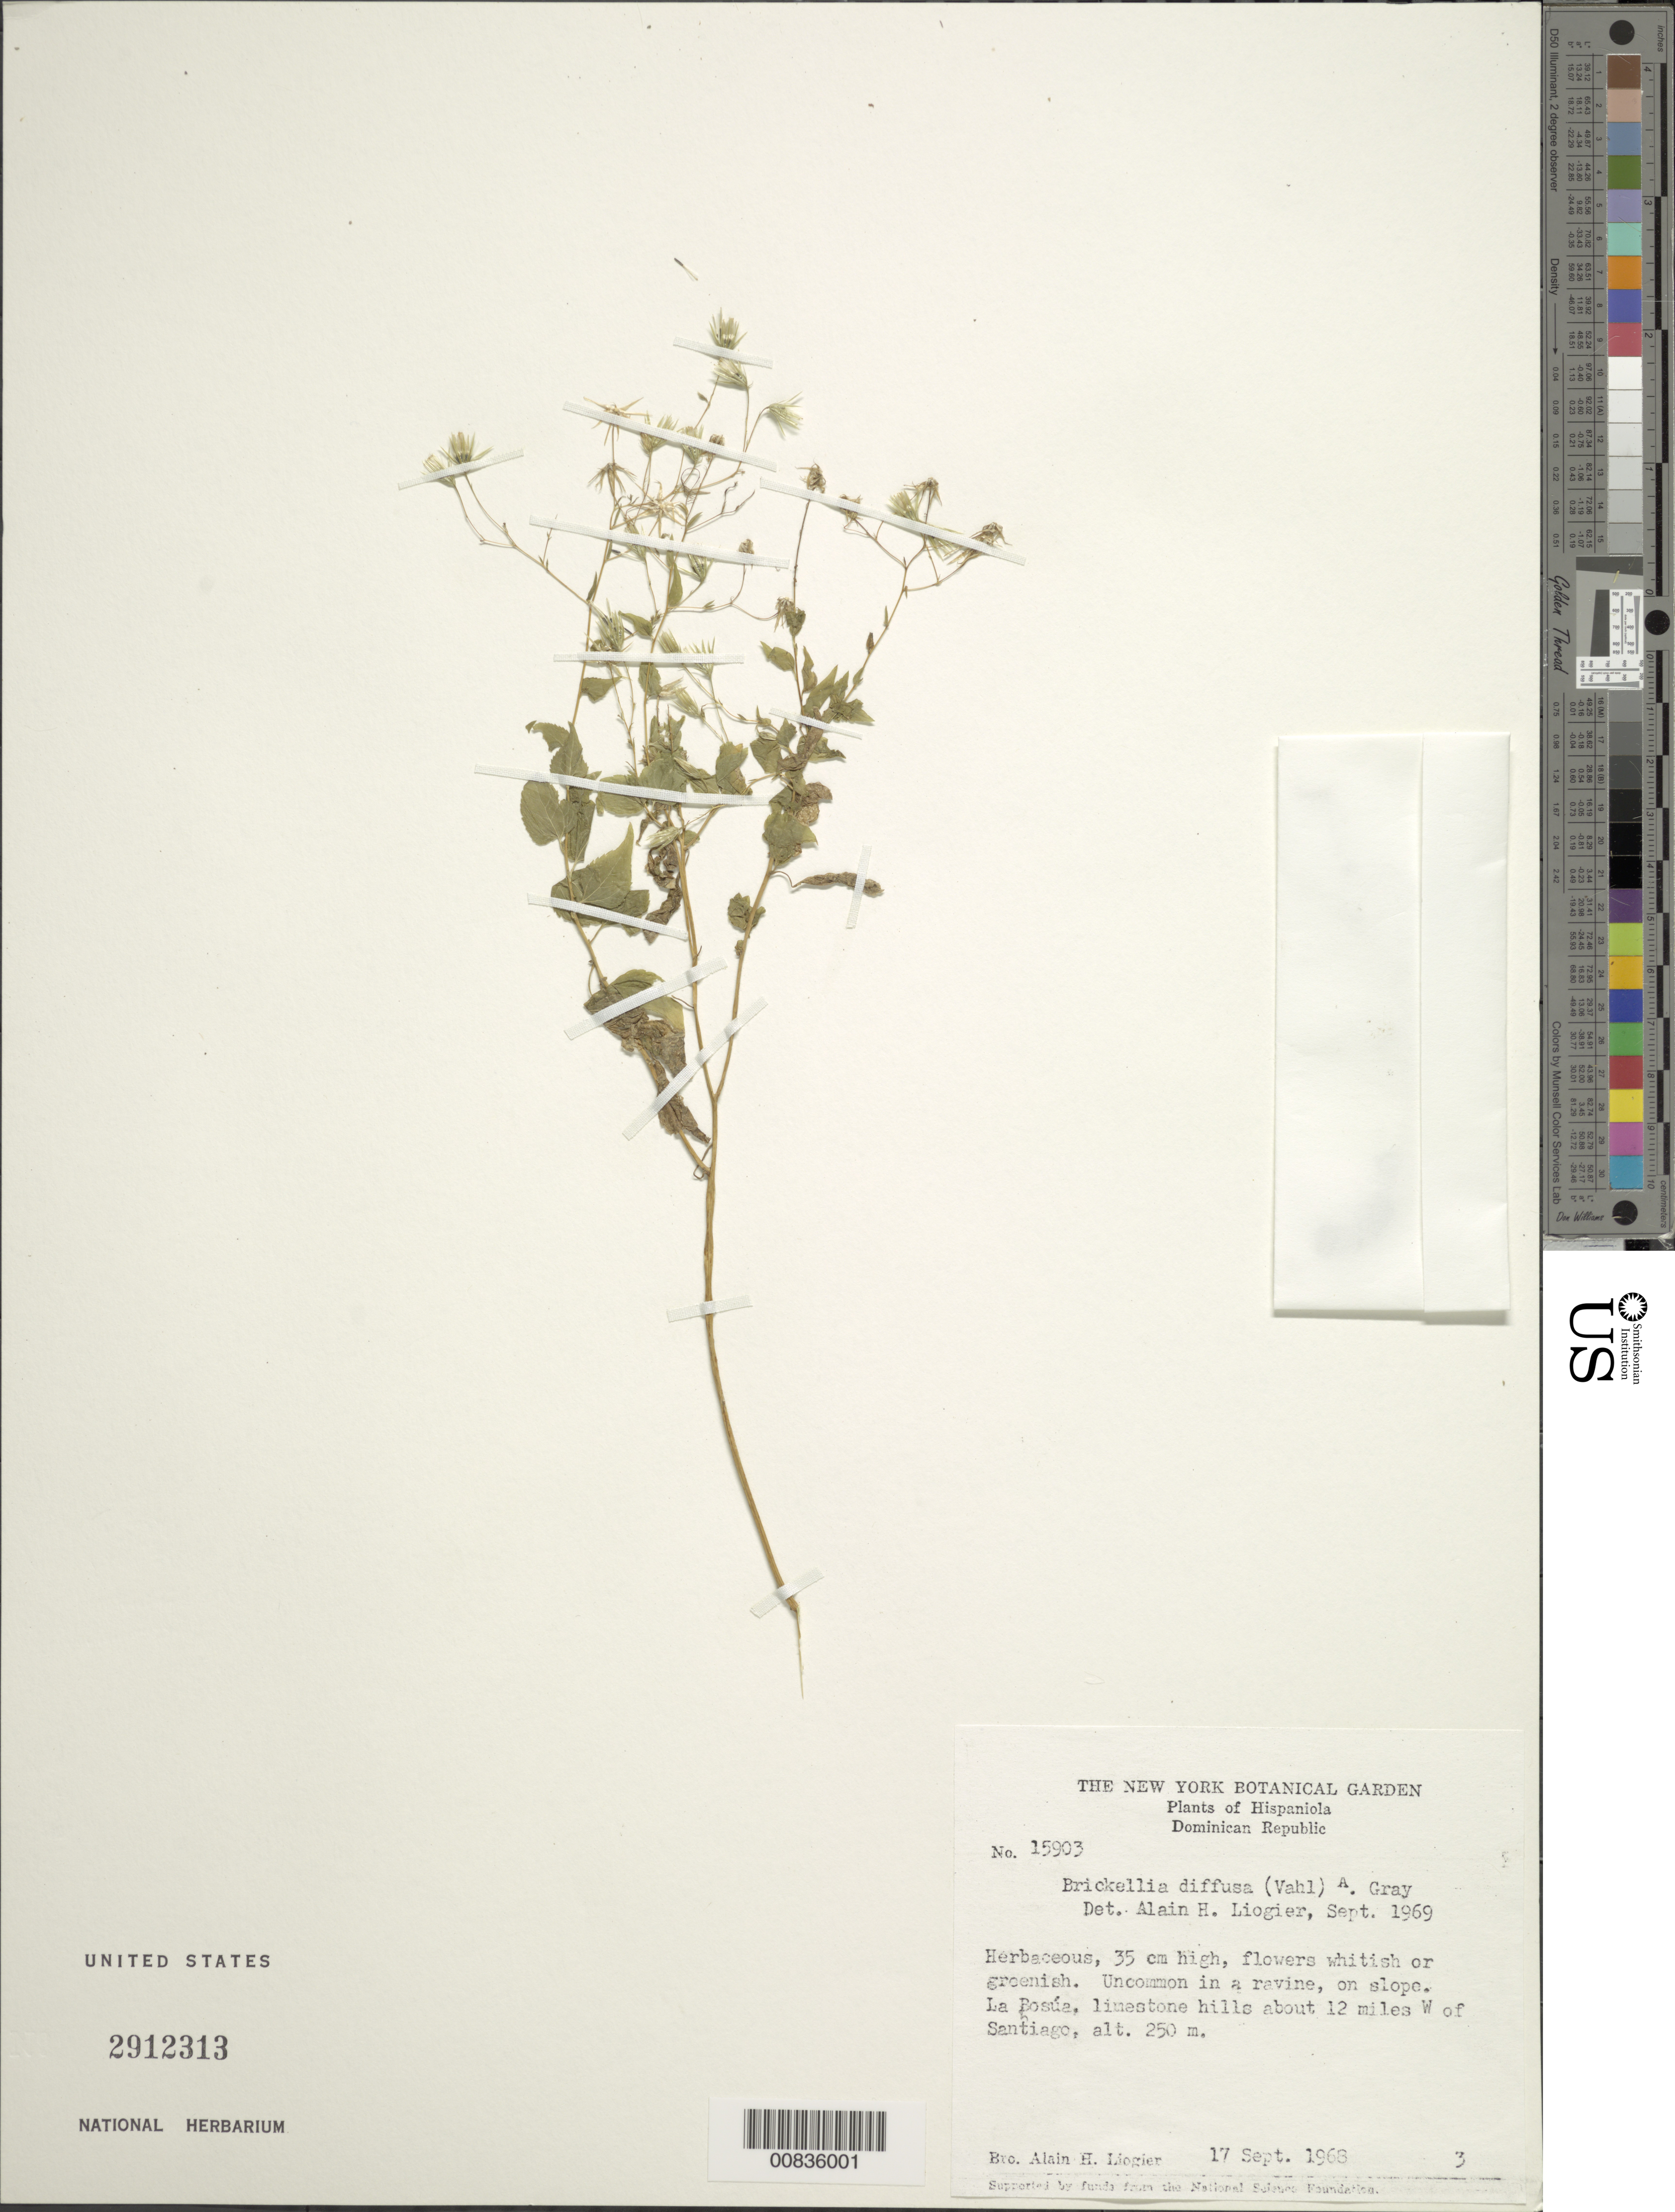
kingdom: Plantae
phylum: Tracheophyta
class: Magnoliopsida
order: Asterales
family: Asteraceae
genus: Brickellia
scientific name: Brickellia diffusa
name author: (Vahl) A. Gray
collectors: A. H. Liogier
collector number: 15903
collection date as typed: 17 Sep 1968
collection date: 1968-09-17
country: Dominican Republic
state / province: Santiago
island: Hispaniola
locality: La Bosúa, about 12 miles W of Santiago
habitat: In a ravine on slope of limestone hills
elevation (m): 250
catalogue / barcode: US 2912313